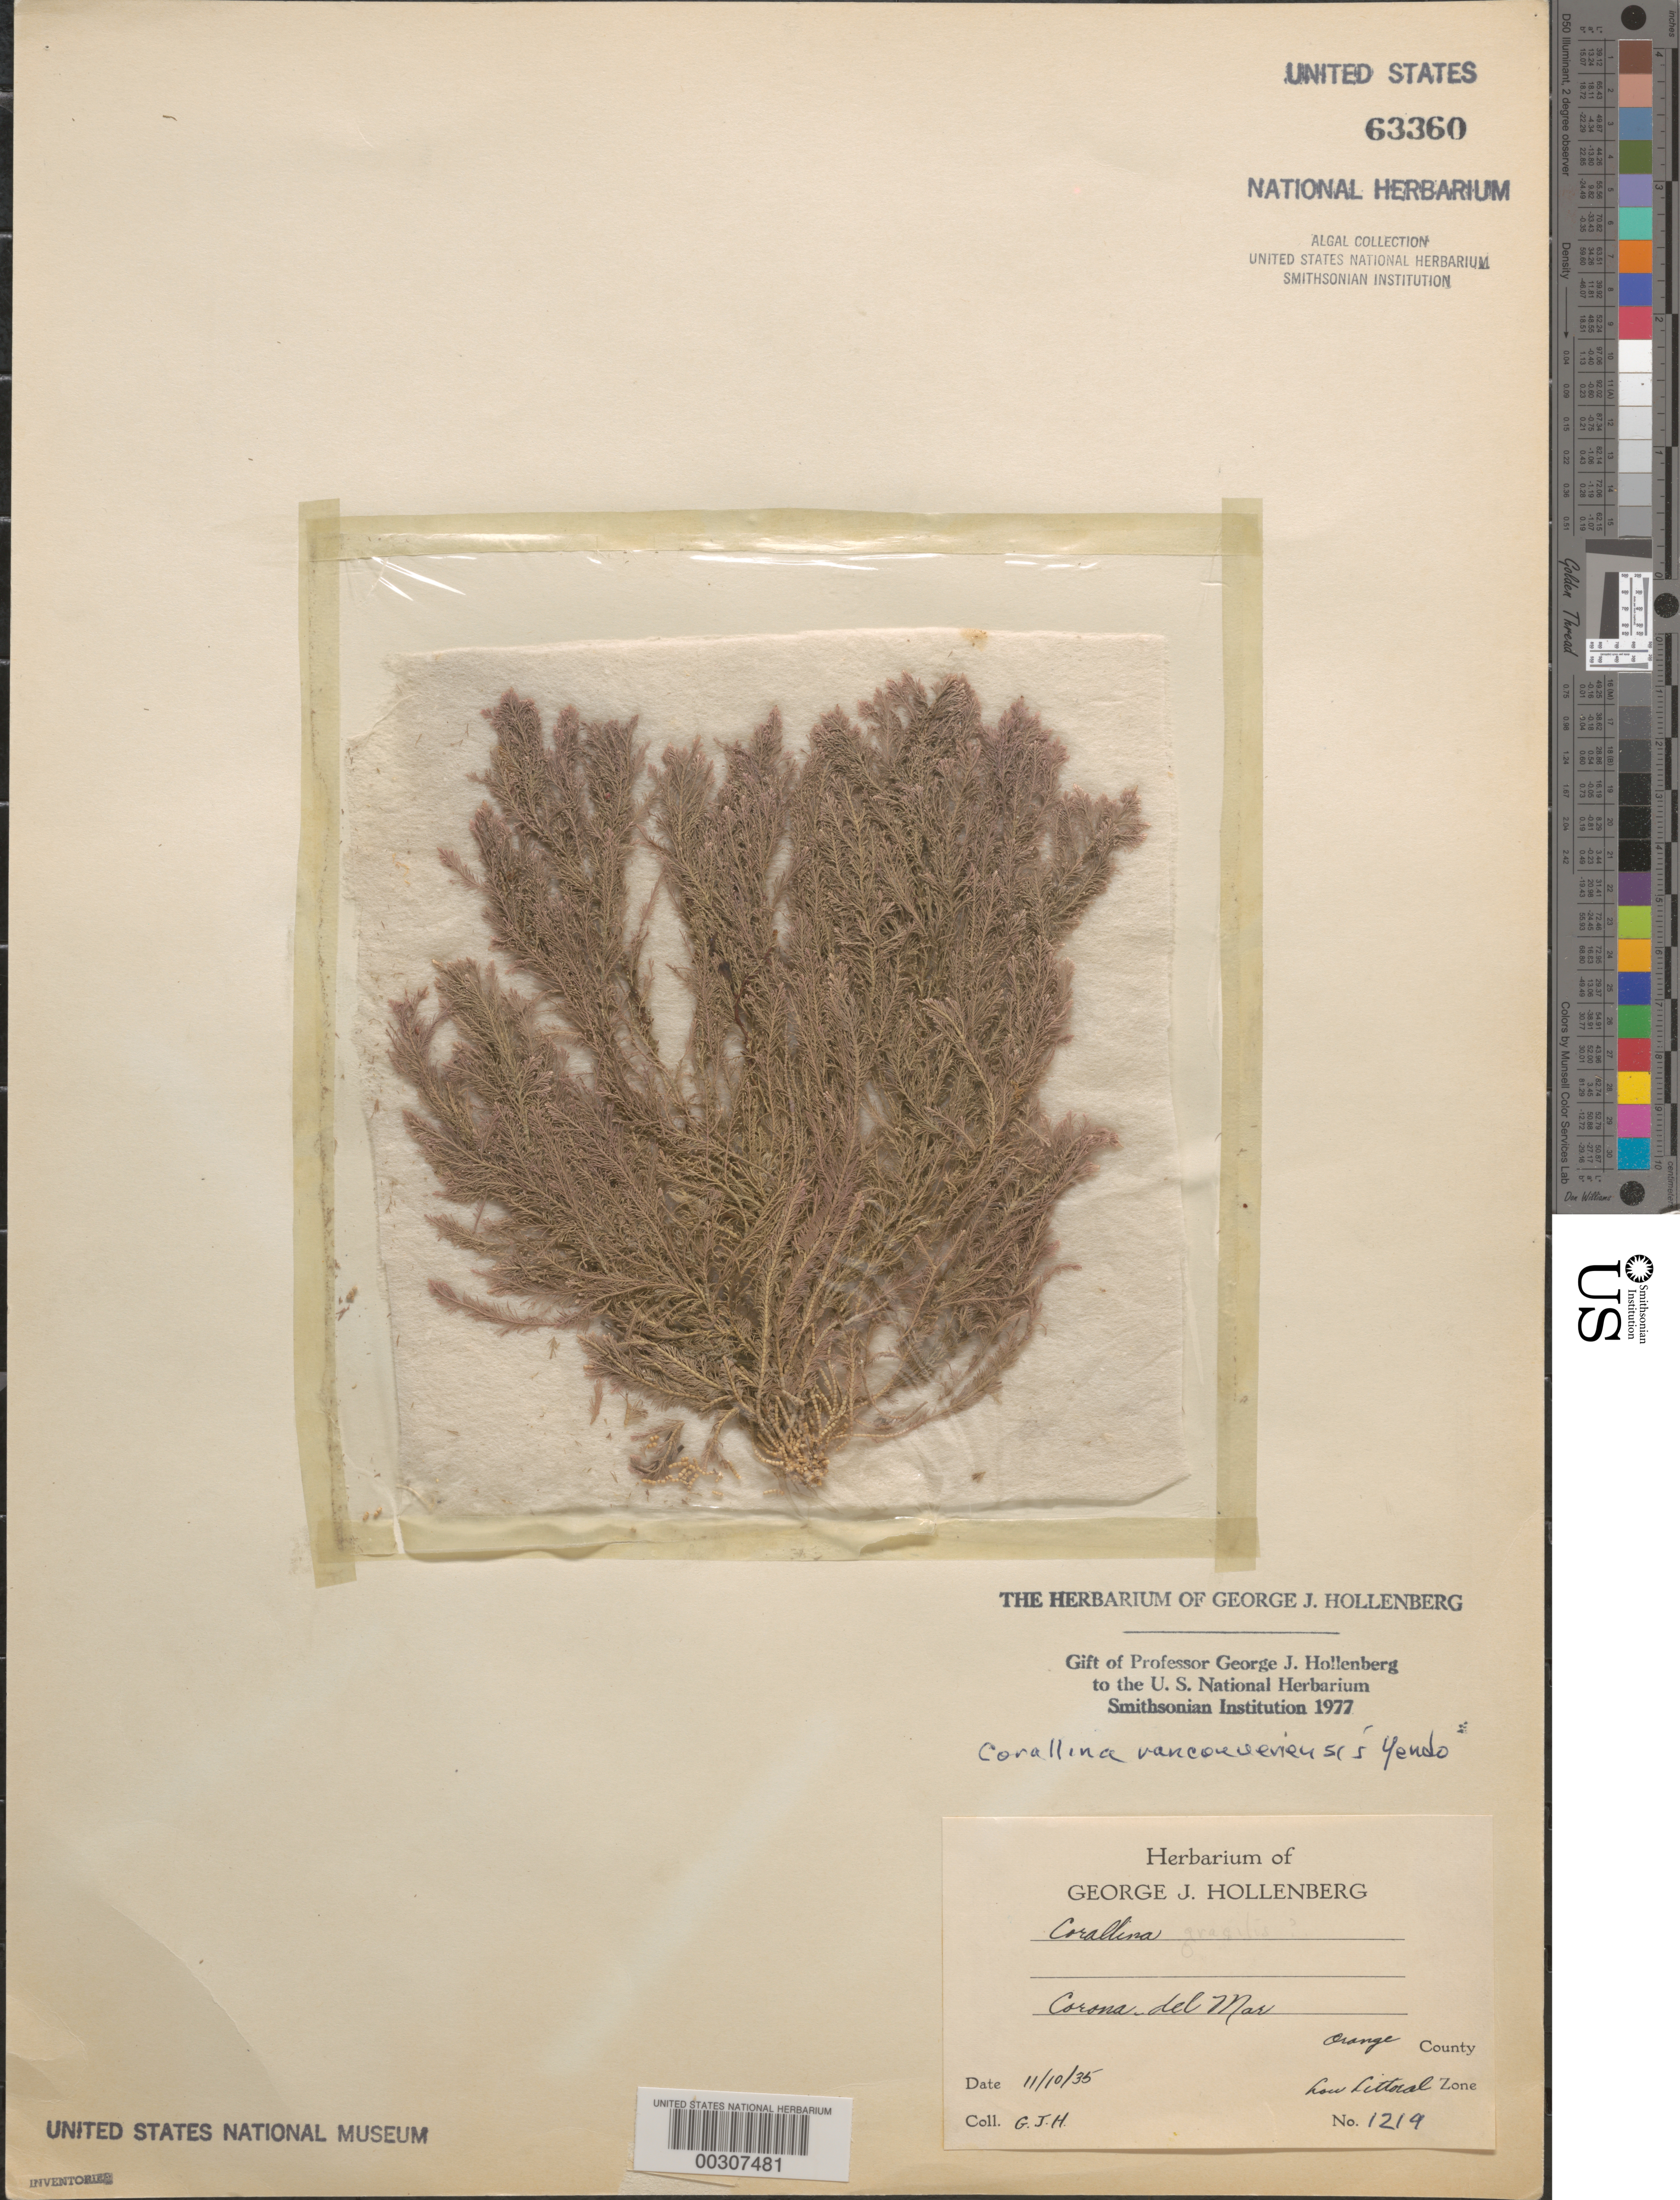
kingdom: Plantae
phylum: Rhodophyta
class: Florideophyceae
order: Corallinales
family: Corallinaceae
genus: Corallina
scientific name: Corallina vancouveriensis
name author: Yendo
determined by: Hollenberg, George J.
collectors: G. Hollenberg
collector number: GJH 1219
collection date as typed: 10 Nov 1935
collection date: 1935-11-10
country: United States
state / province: California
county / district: Orange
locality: Corona del Mar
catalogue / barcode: US 63360